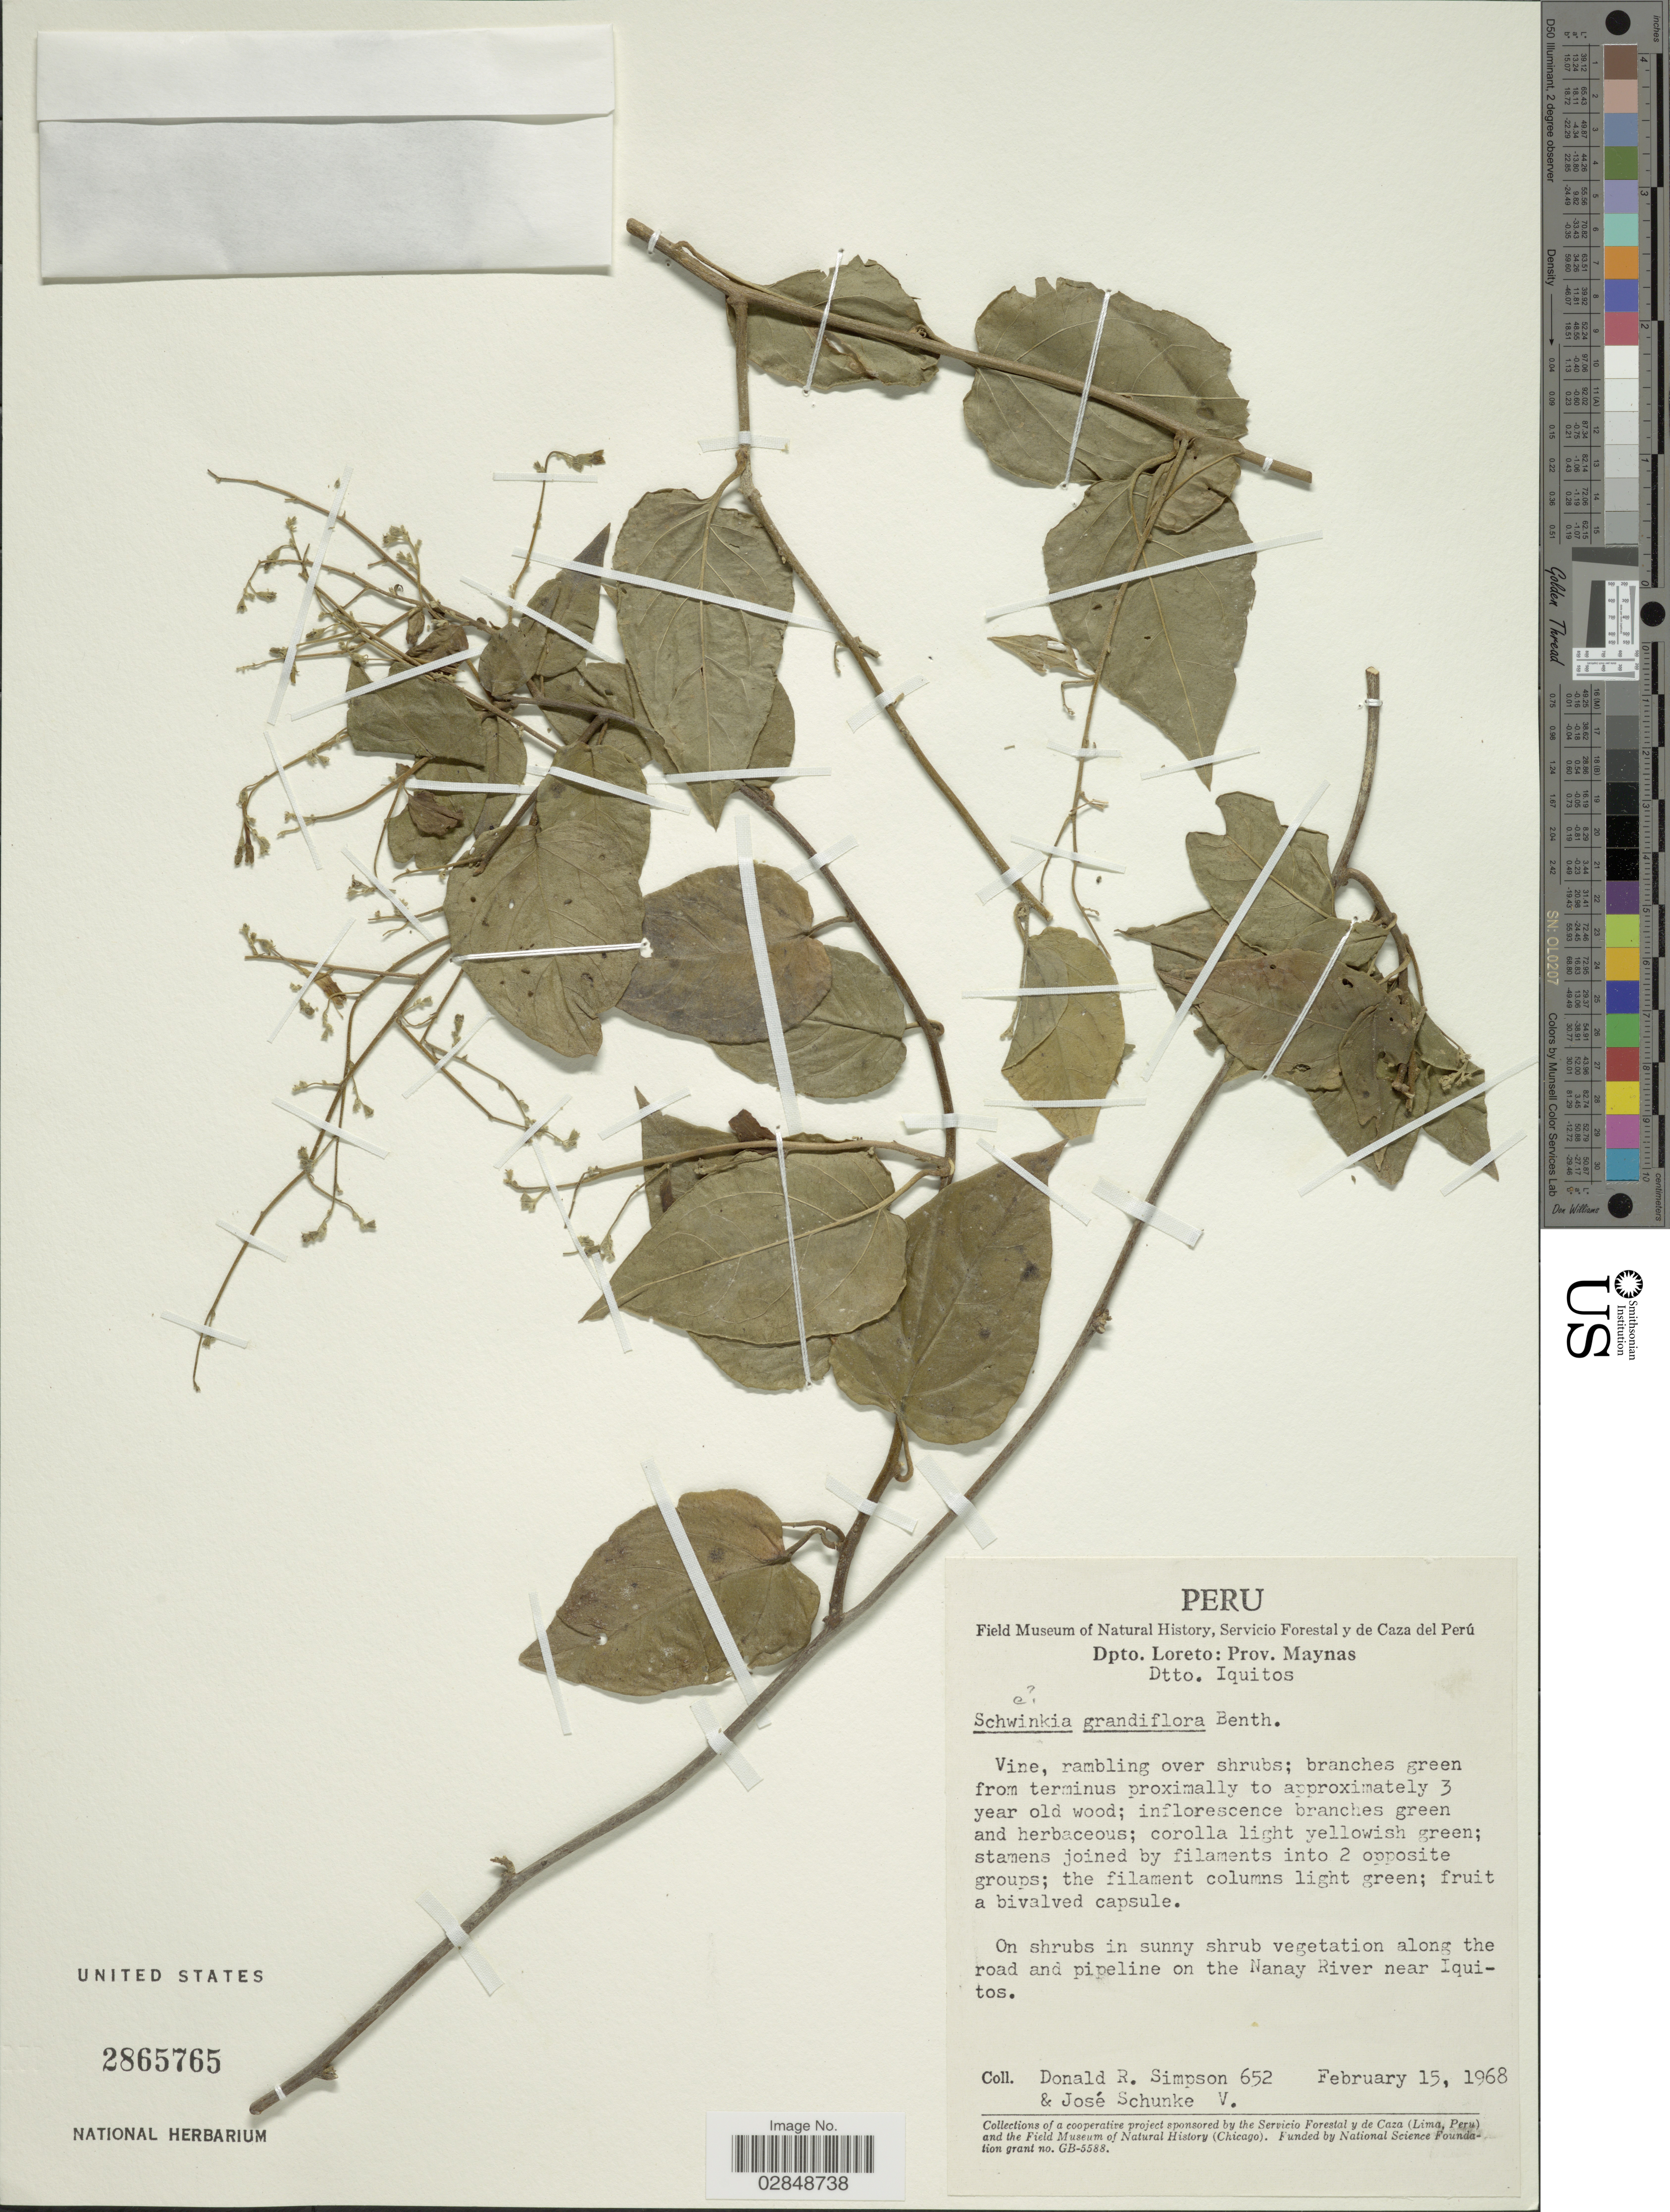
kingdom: Plantae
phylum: Tracheophyta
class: Magnoliopsida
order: Solanales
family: Solanaceae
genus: Schwenckia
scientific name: Schwenckia grandiflora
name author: Benth.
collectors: D. R. Simpson & J. Schunke Vigo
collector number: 652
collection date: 1968-02-15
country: Peru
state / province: Loreto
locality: Dpto. Loreto: Prov. Maynas. Dtto. Iquitos. Along the road and pipeline on the Nanay River near Iquitos.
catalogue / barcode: US 2865765